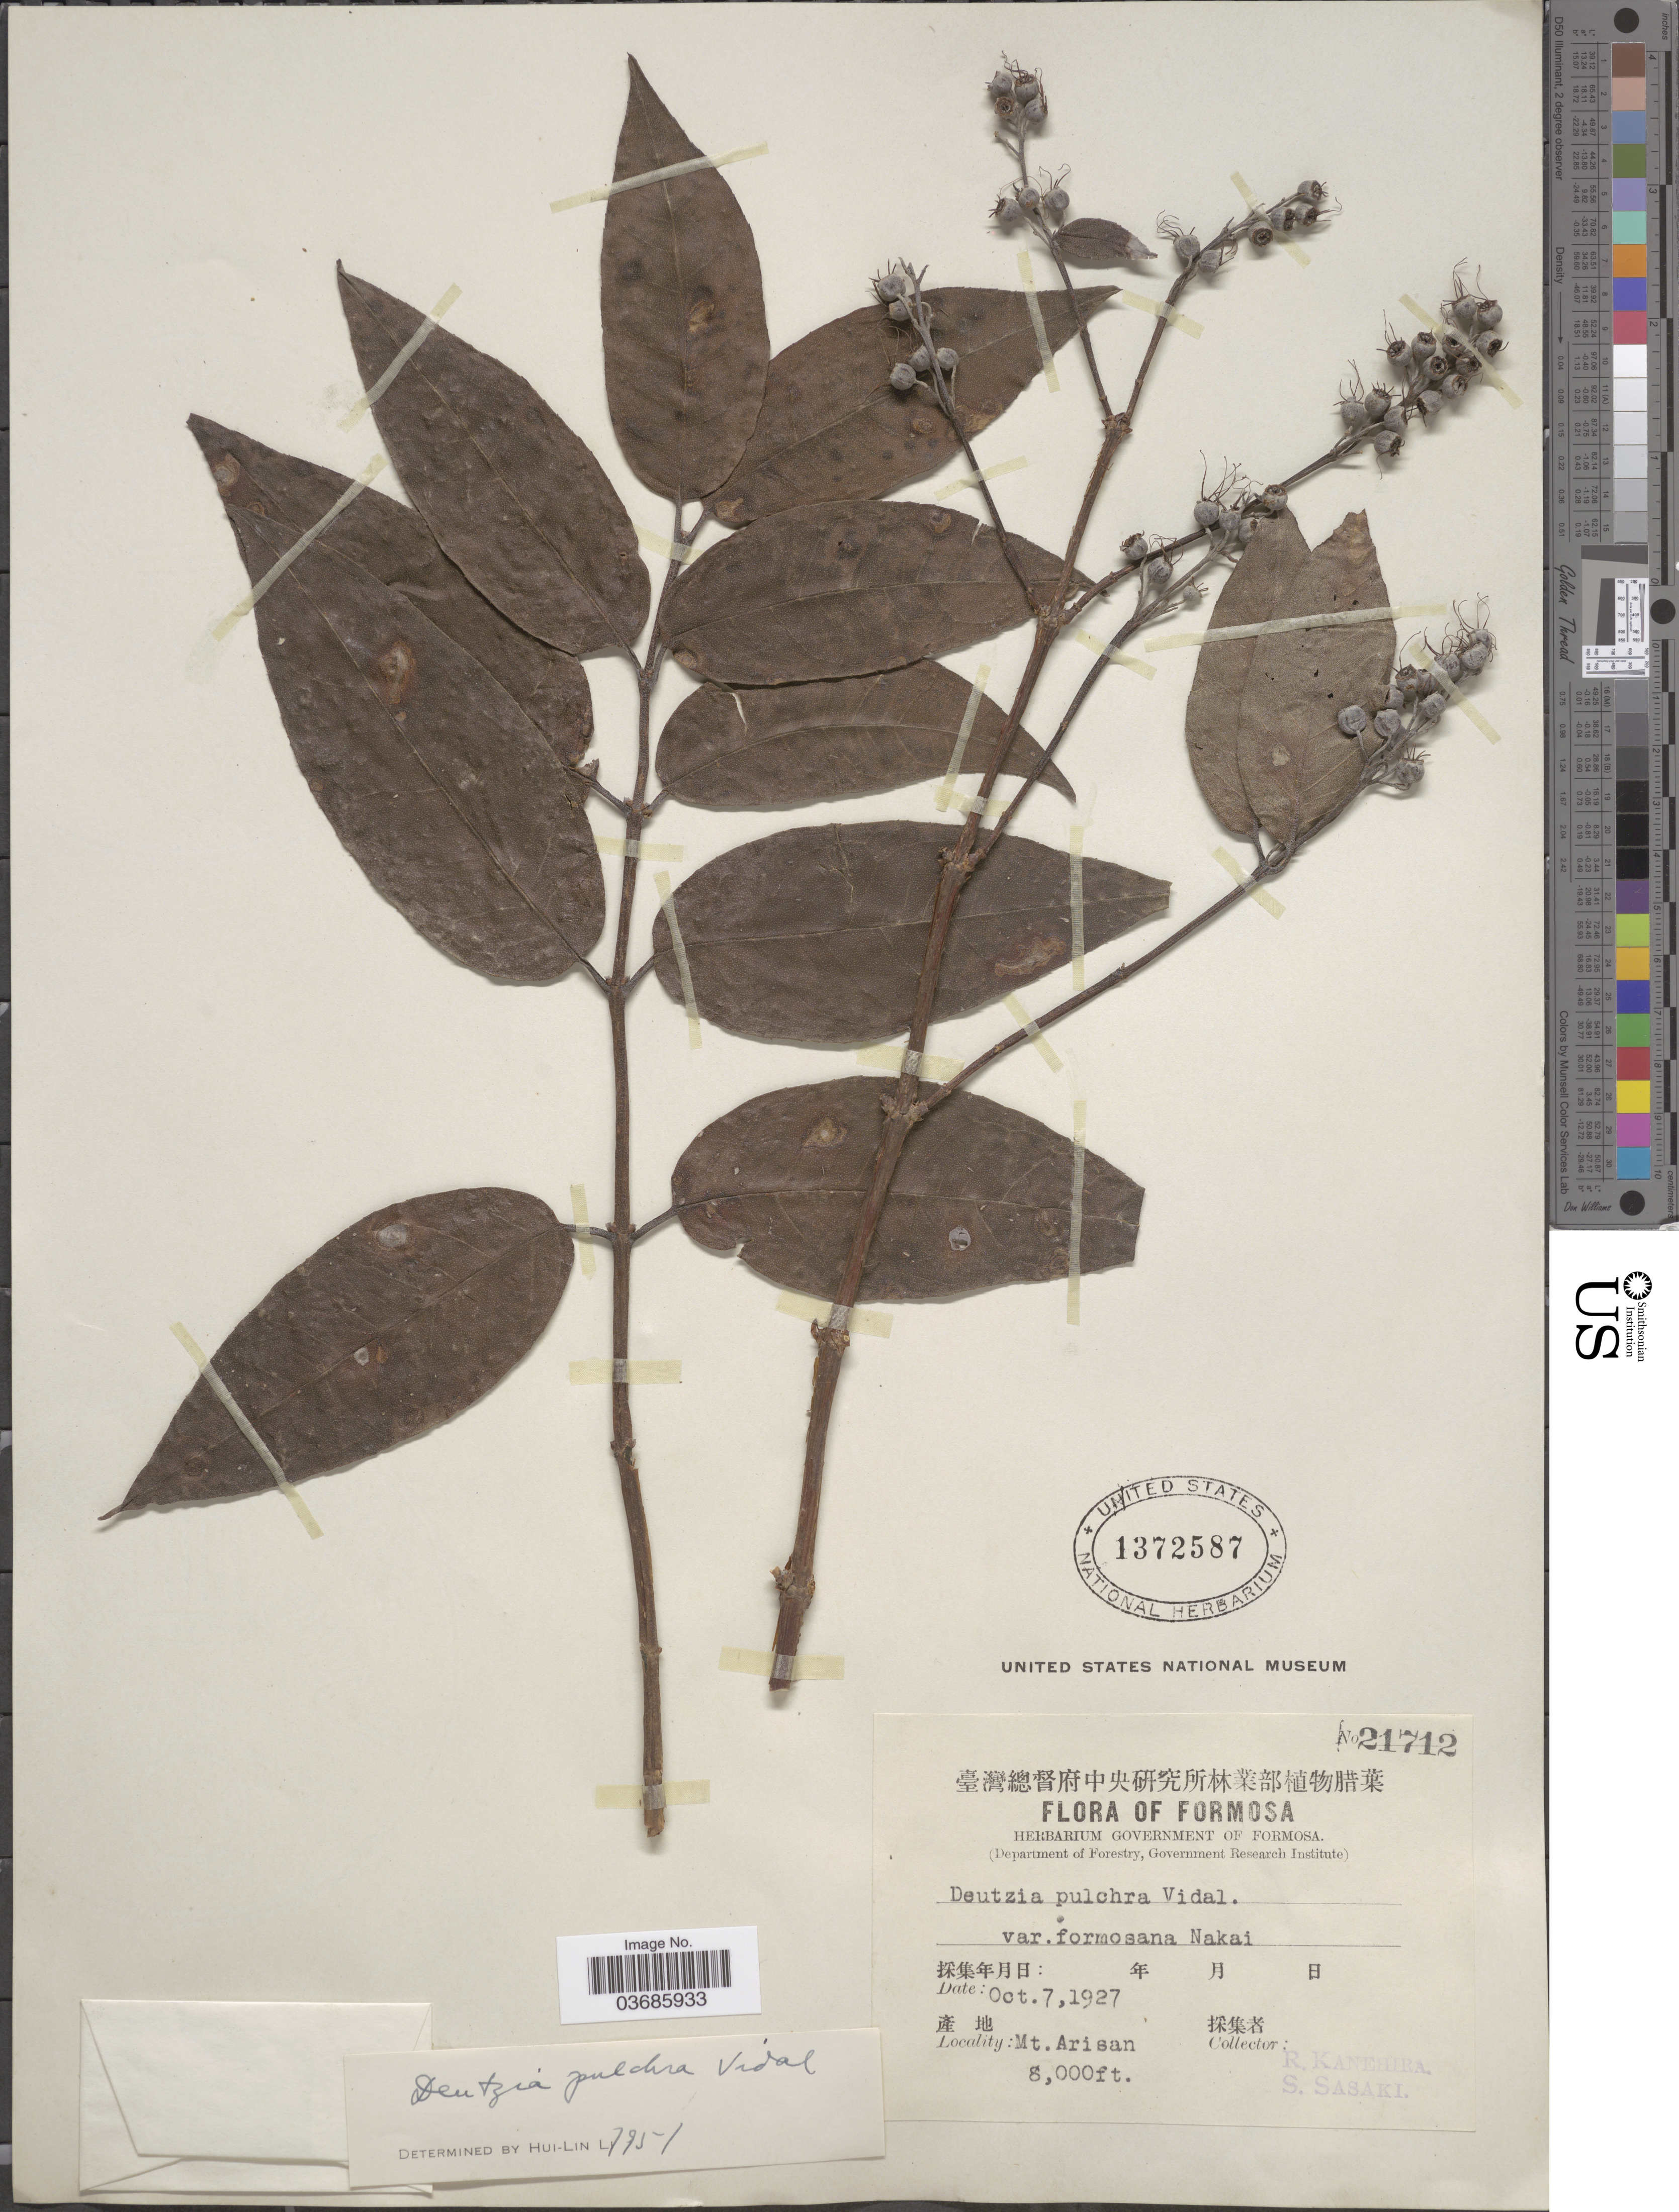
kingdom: Plantae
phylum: Tracheophyta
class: Magnoliopsida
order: Cornales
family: Hydrangeaceae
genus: Deutzia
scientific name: Deutzia pulchra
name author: Vidal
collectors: R. Kanehira & S. Sasaki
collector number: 21712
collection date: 1927-10-07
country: Taiwan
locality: Formosa. Mt. Arisan.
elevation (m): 2438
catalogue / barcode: US 1372587